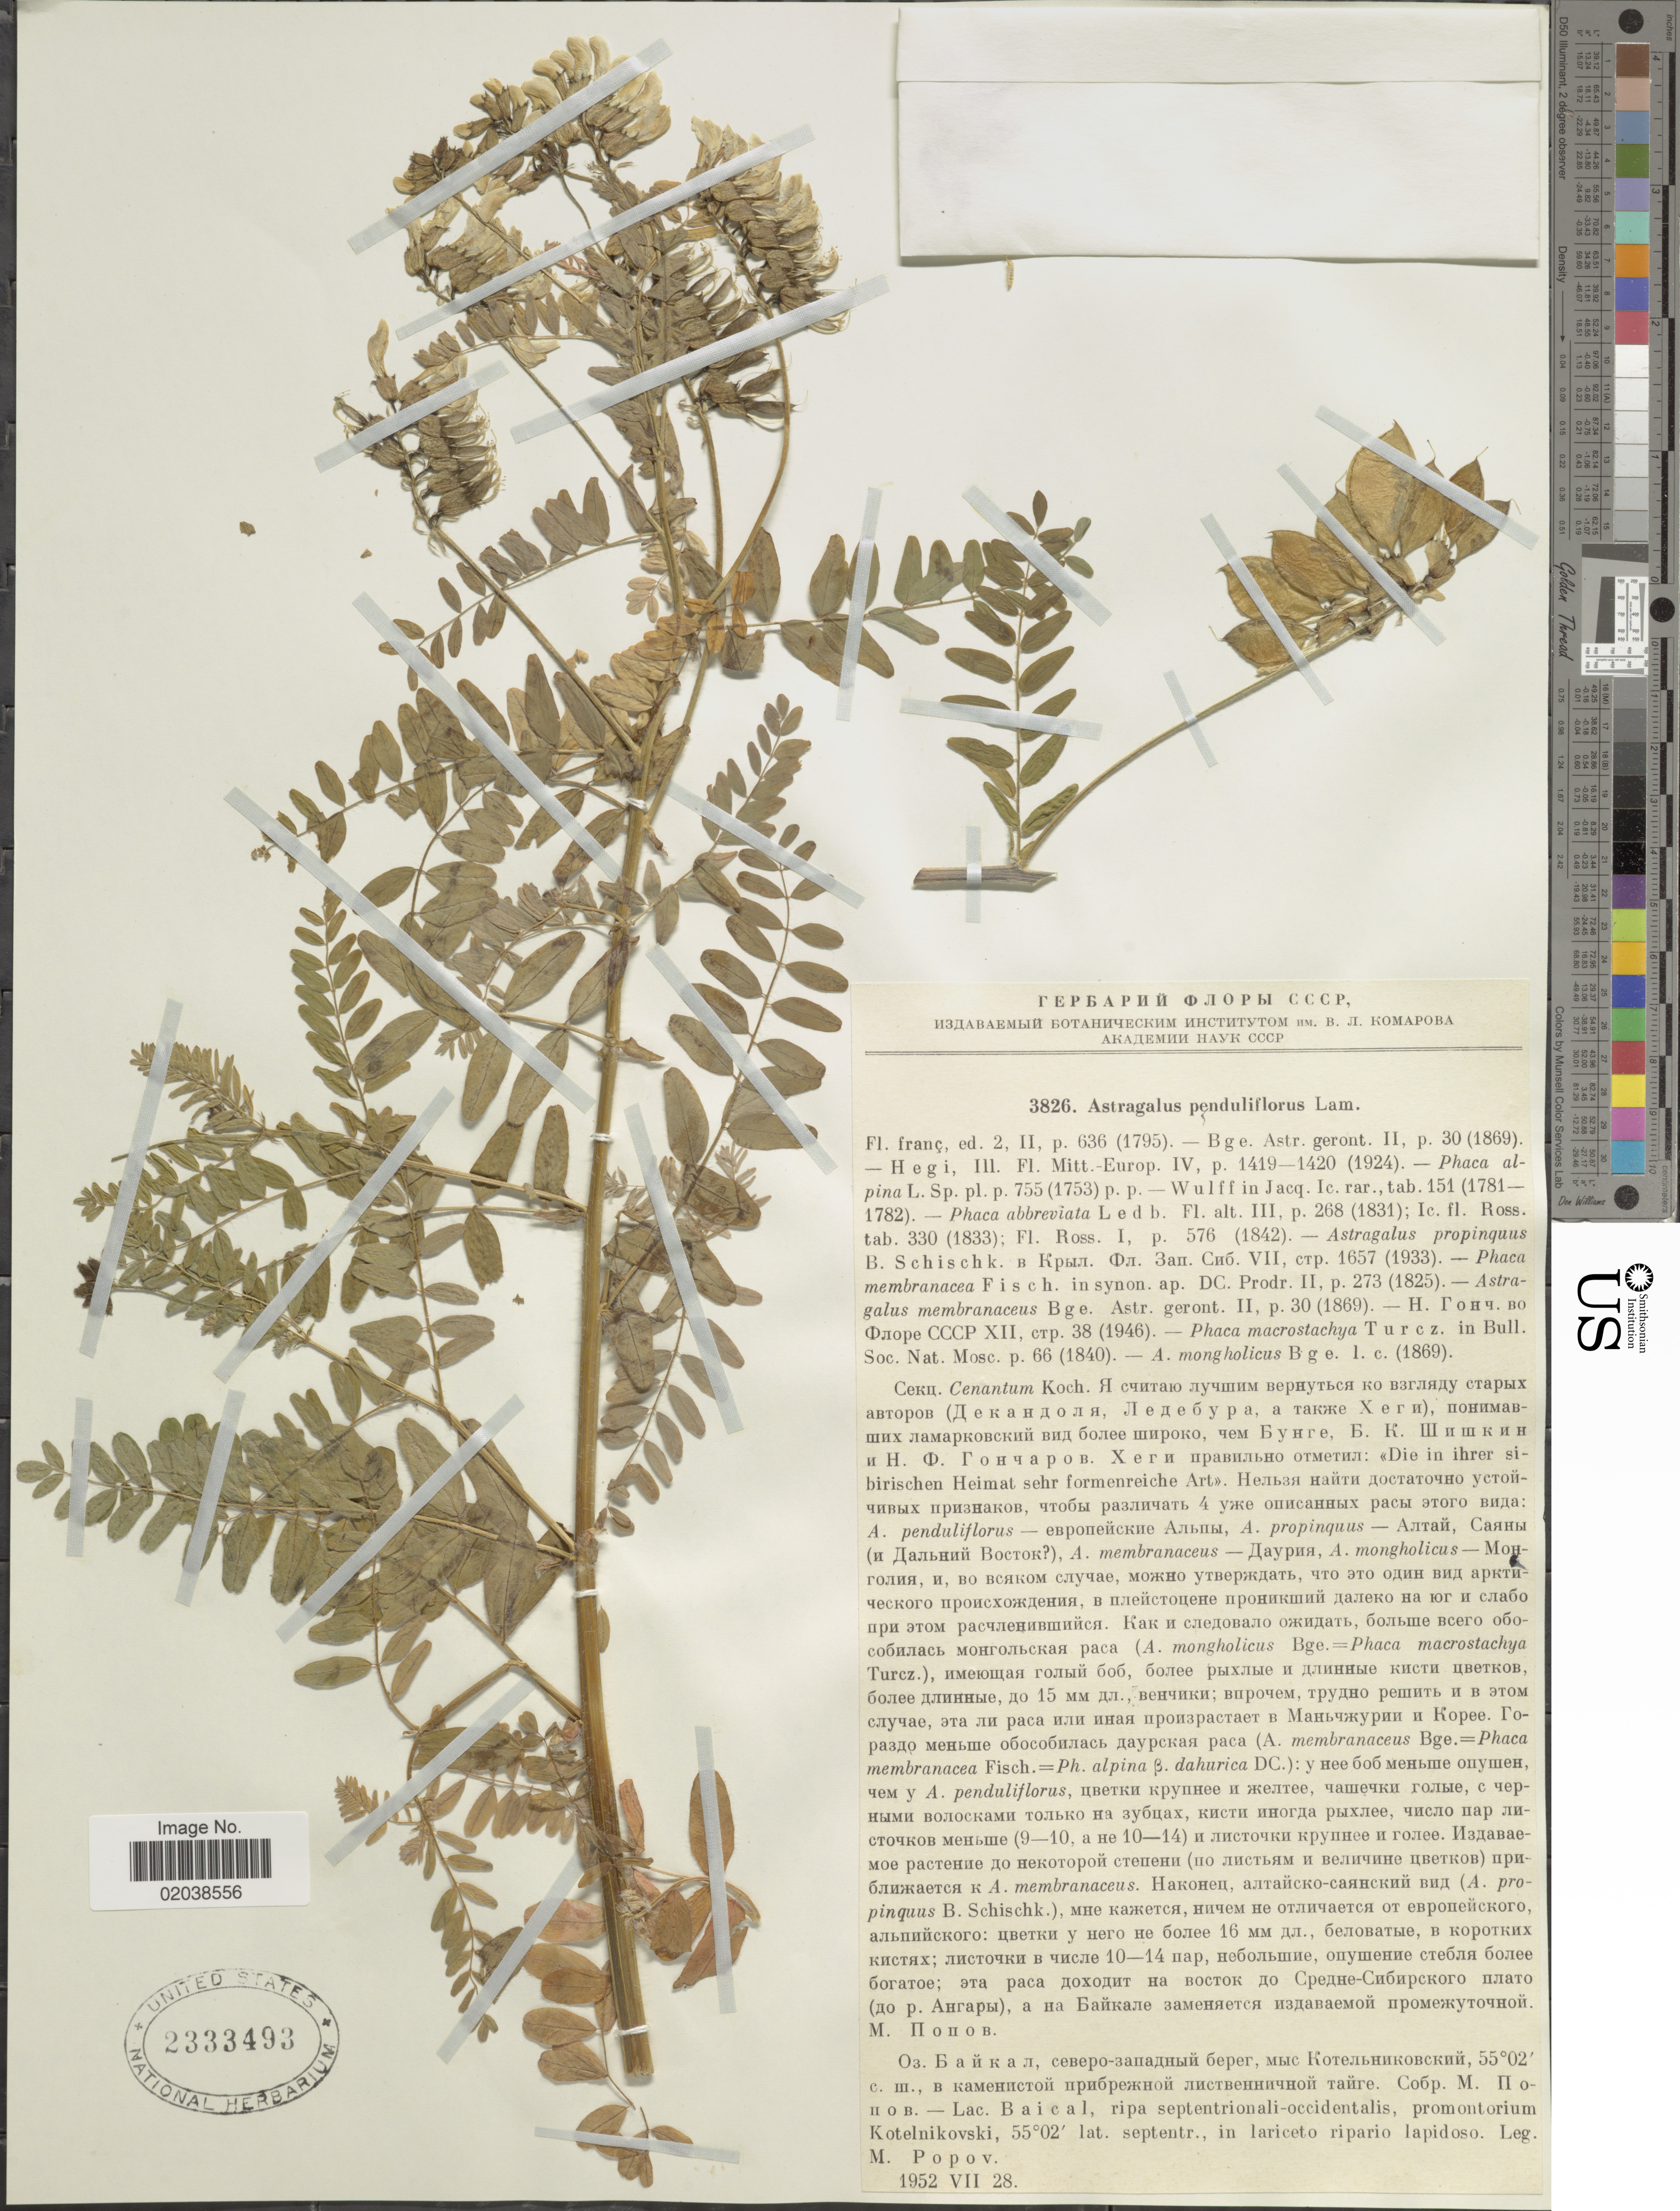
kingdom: Plantae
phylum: Tracheophyta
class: Magnoliopsida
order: Fabales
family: Fabaceae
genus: Astragalus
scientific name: Astragalus penduliflorus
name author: Lam.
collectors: M. Popov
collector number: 3826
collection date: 1952-07-28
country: Russian Federation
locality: Lac. Baical, ripa septentrionali-occidentalis, promontorium Kotelnikovski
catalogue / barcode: US 2333493